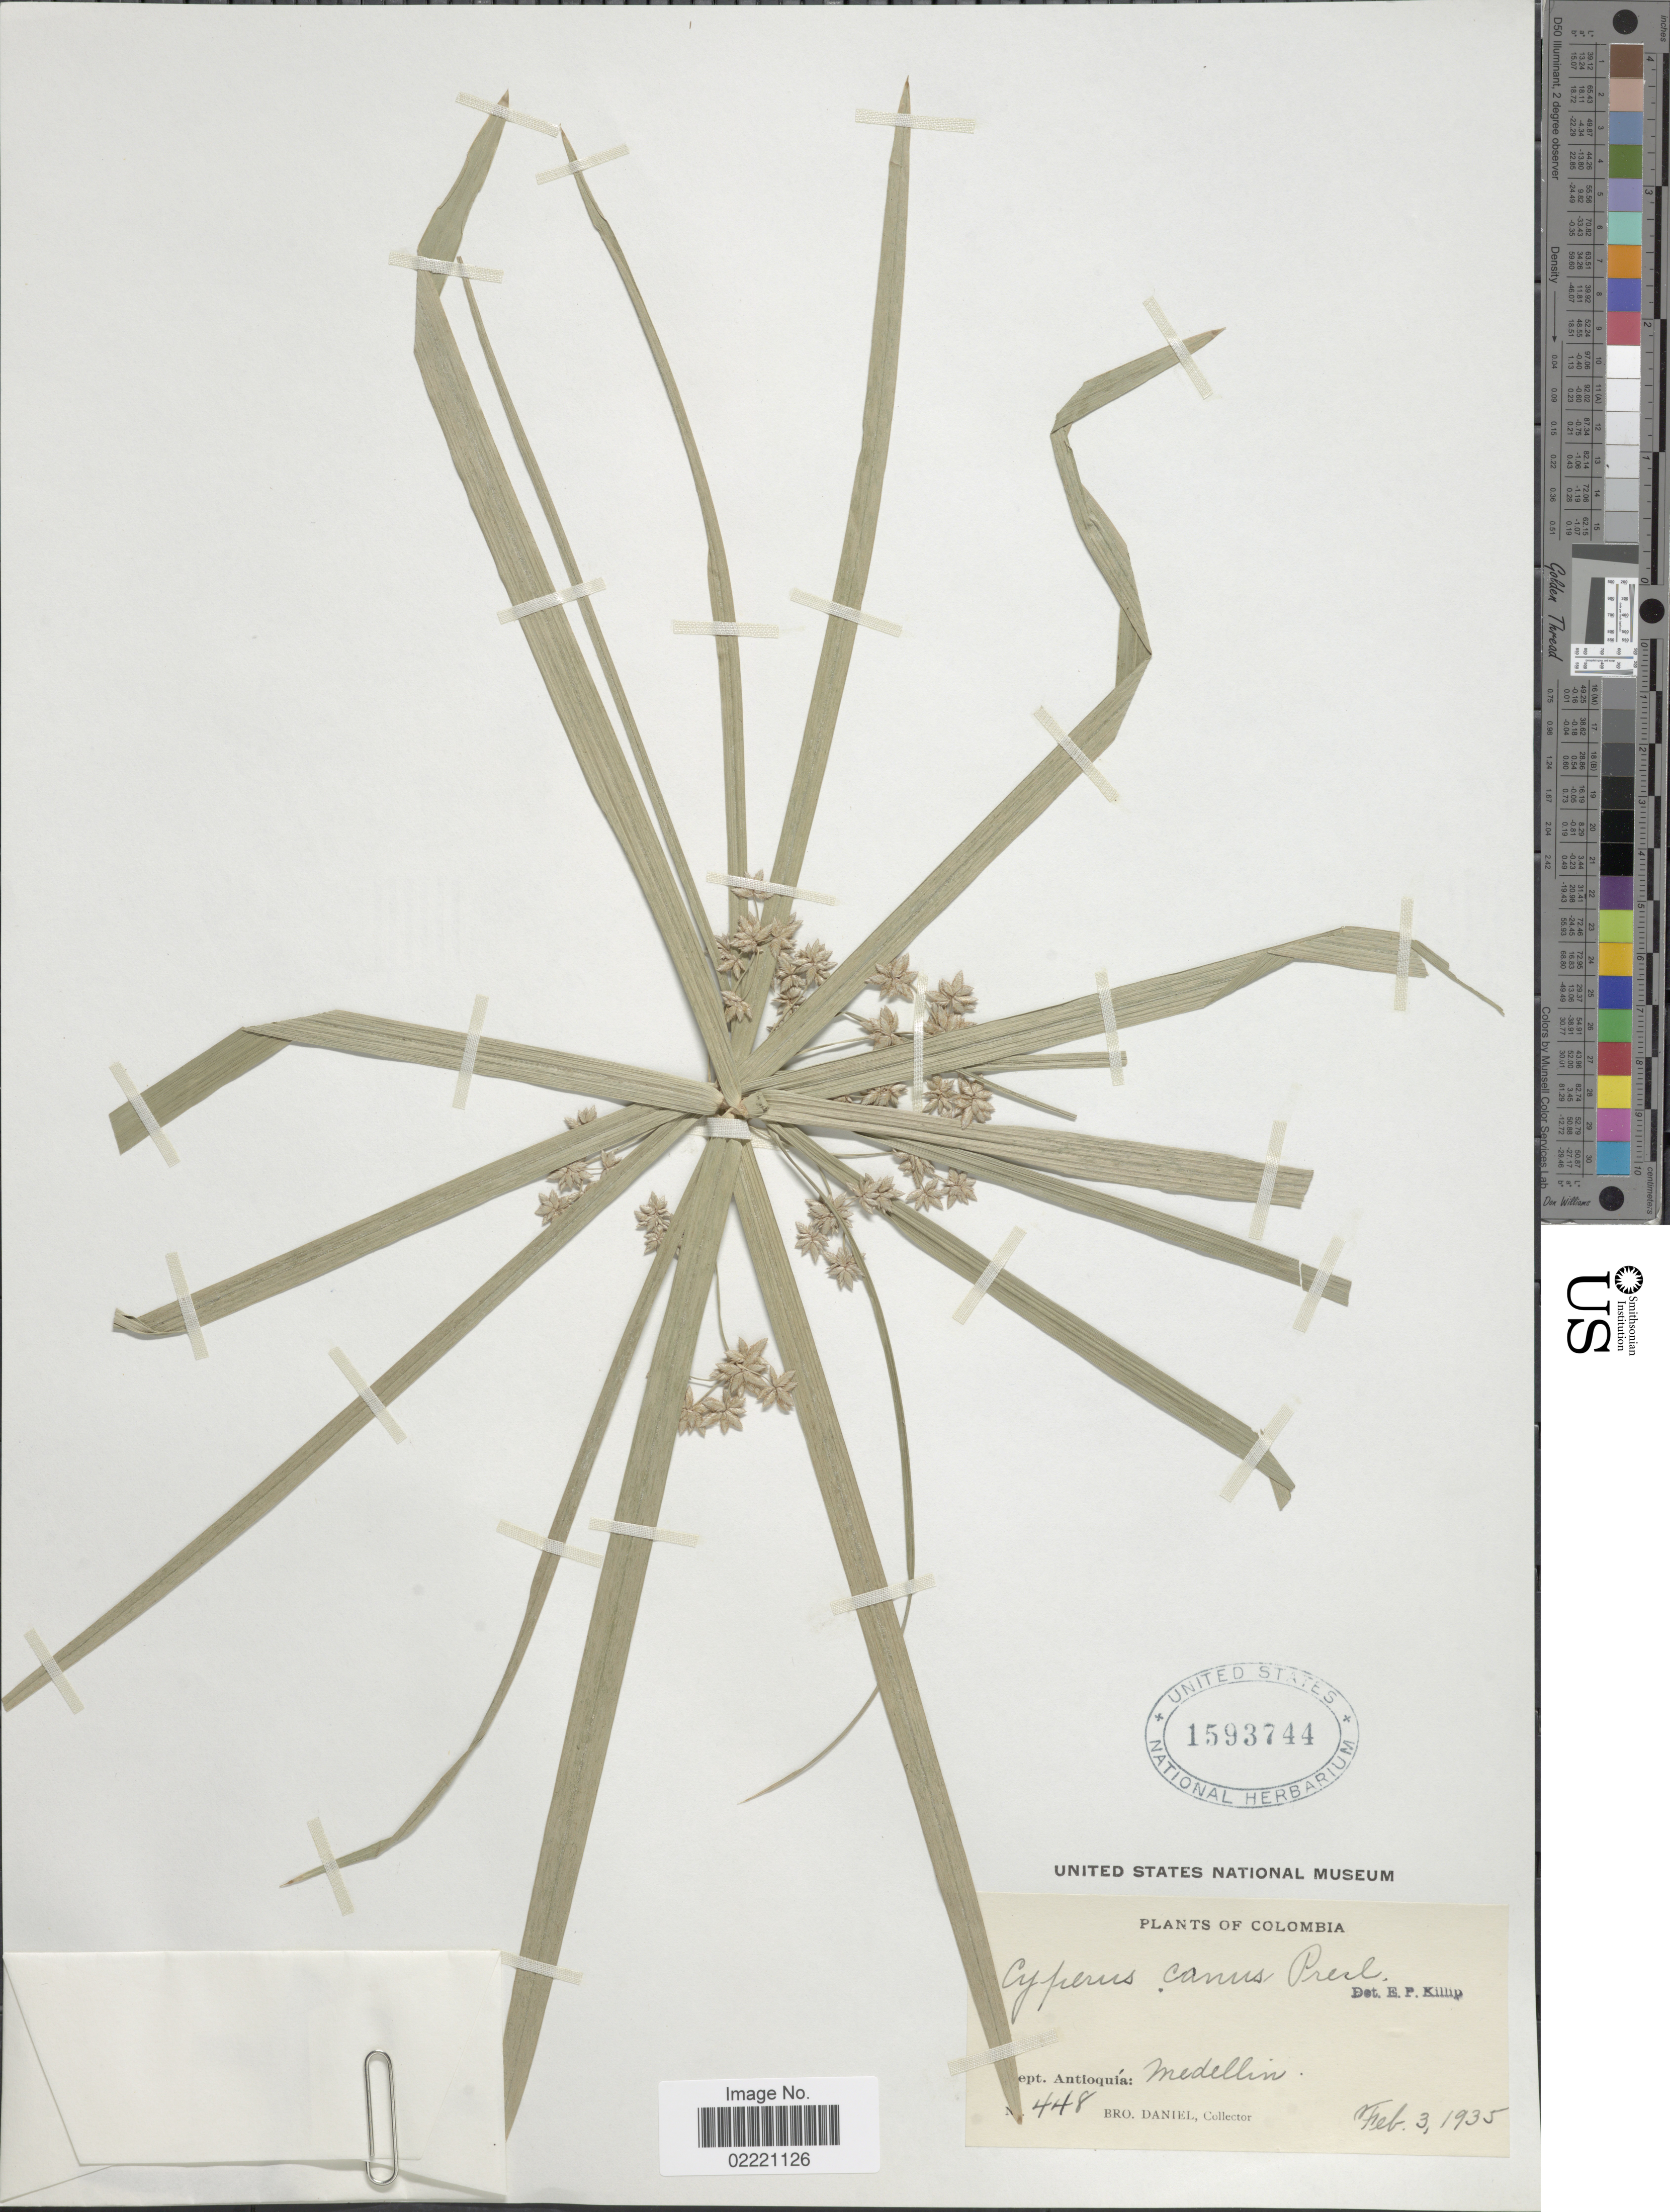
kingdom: Plantae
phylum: Tracheophyta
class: Liliopsida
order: Poales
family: Cyperaceae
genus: Cyperus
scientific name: Cyperus canus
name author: J. Presl & C. Presl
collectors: Bro. Daniel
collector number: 448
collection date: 1935-02-03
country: Colombia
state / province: Antioquia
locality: Medellin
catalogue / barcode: US 1593744